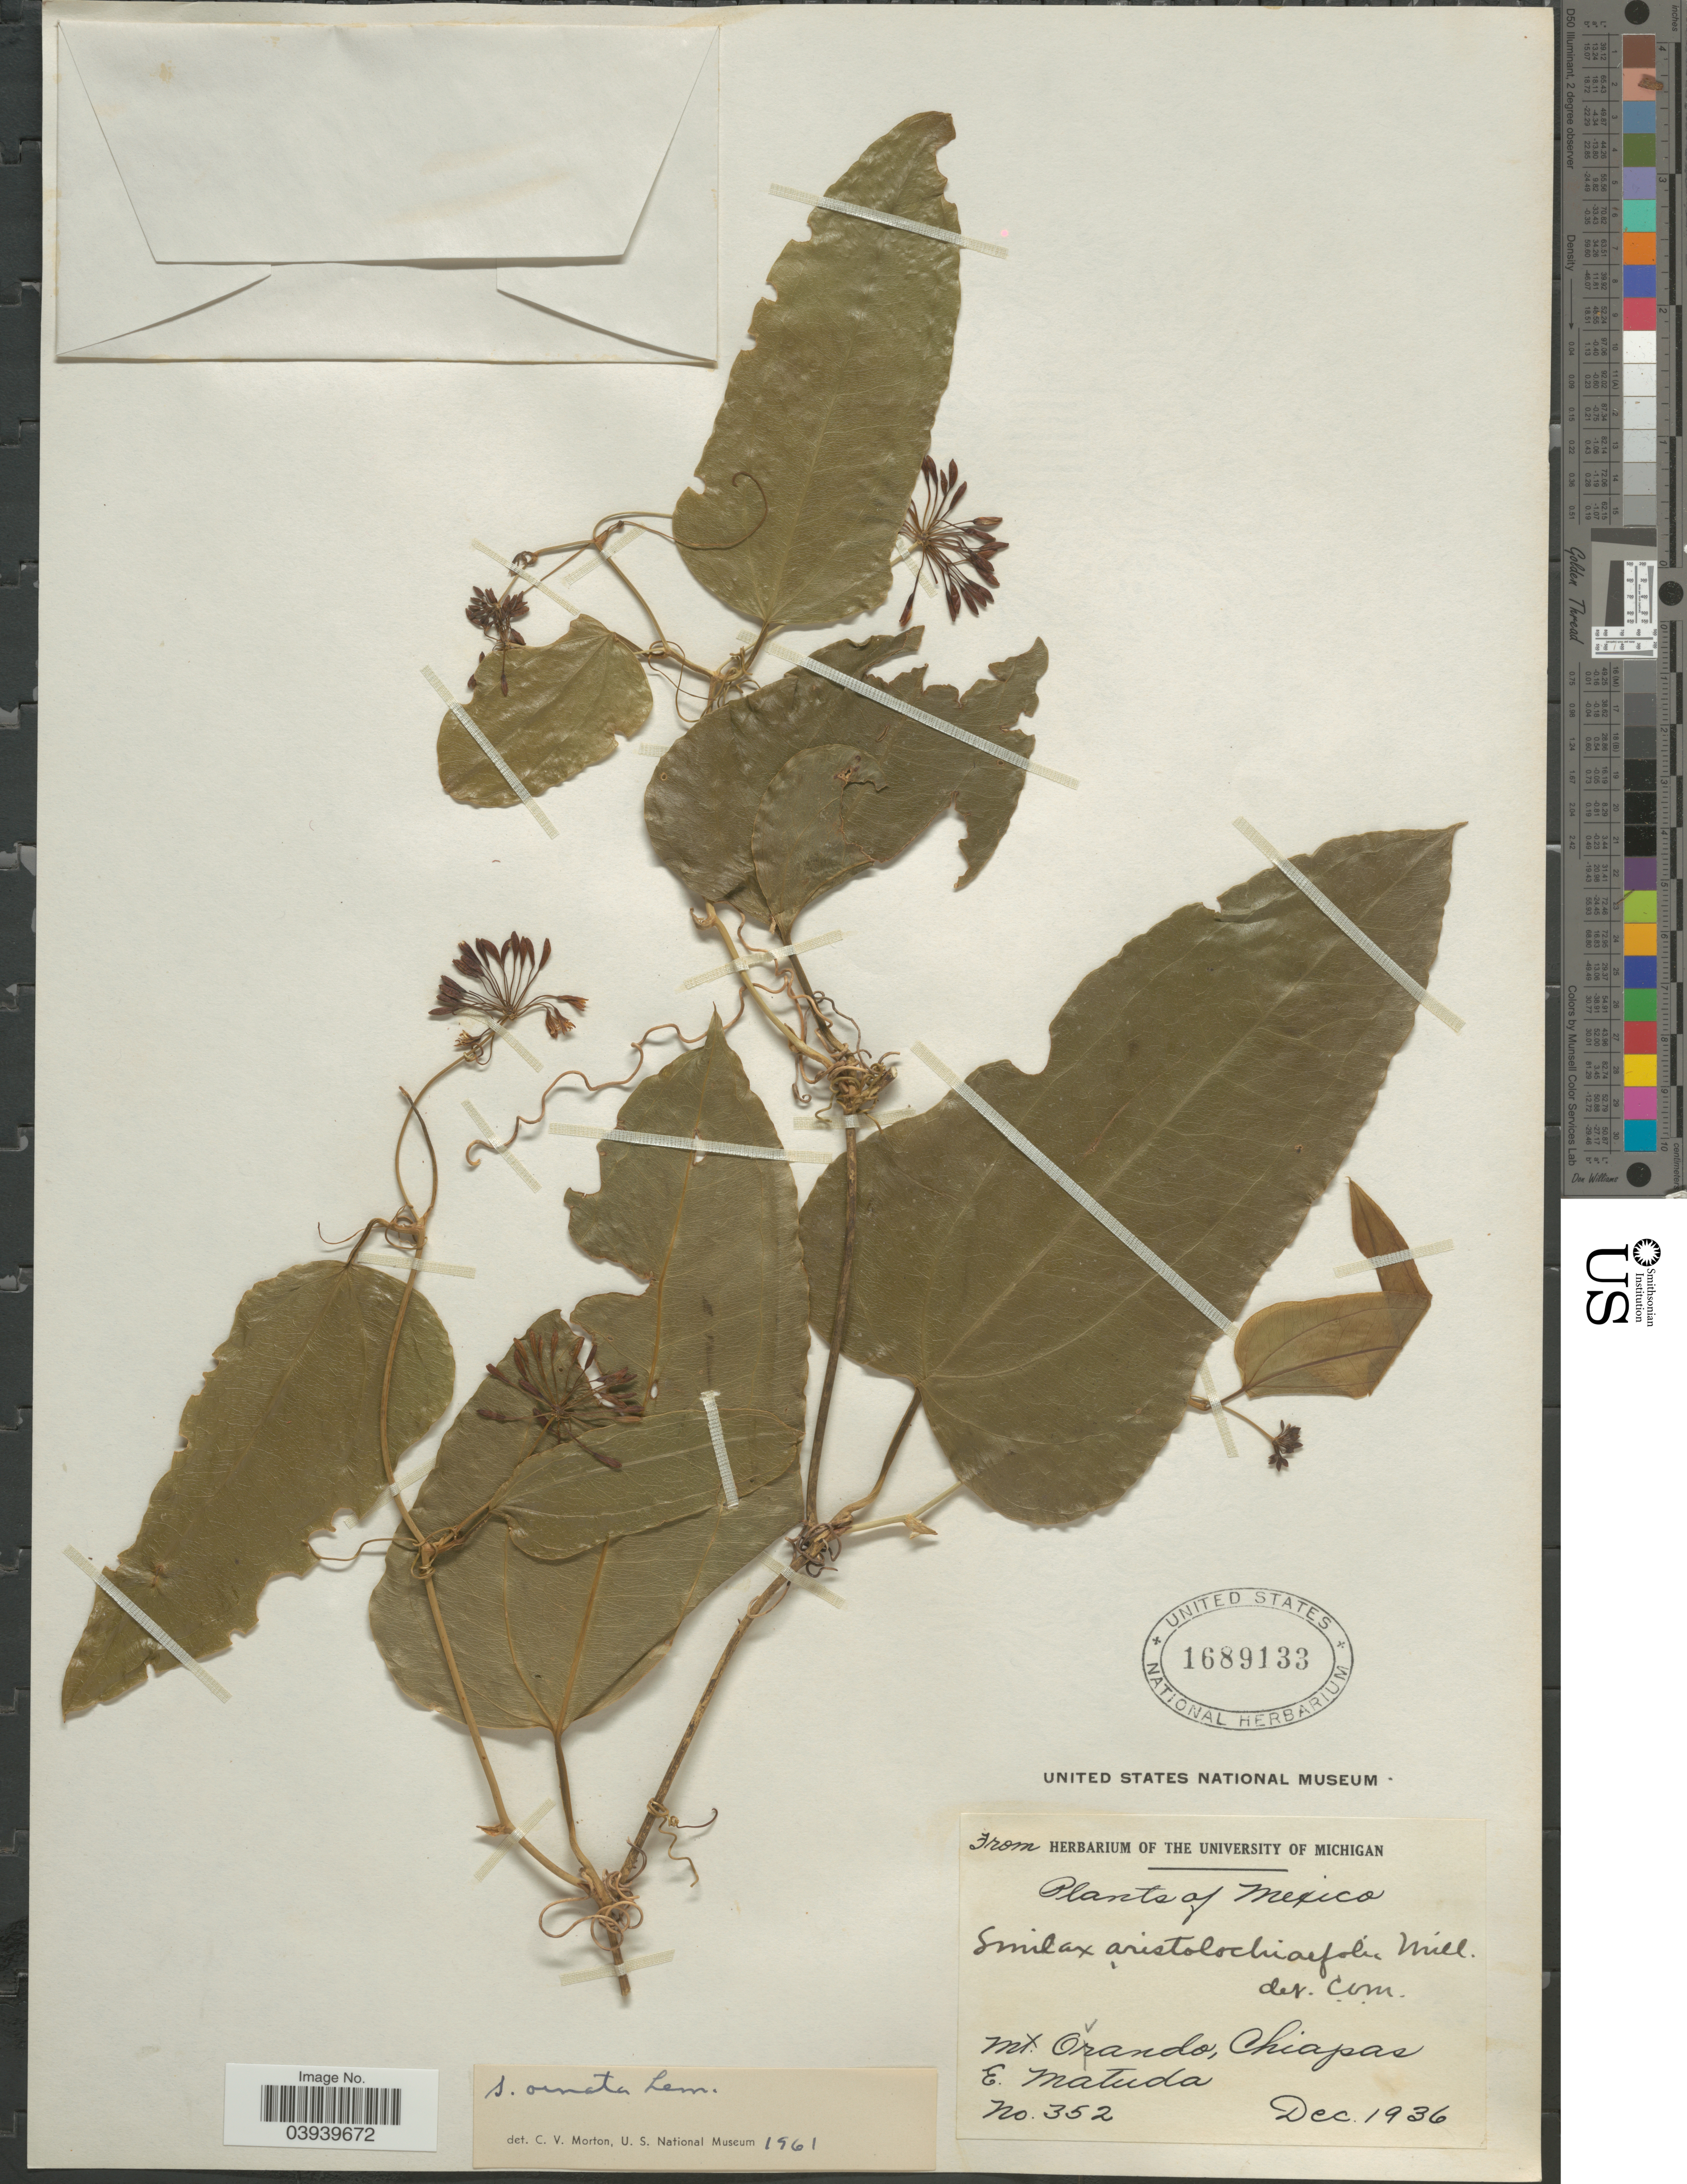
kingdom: Plantae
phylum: Tracheophyta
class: Liliopsida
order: Liliales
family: Smilacaceae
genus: Smilax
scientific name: Smilax ornata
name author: Lem.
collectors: E. Matuda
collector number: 352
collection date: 1936-12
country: Mexico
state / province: Chiapas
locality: Mt. Ovando.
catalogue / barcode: US 1689133